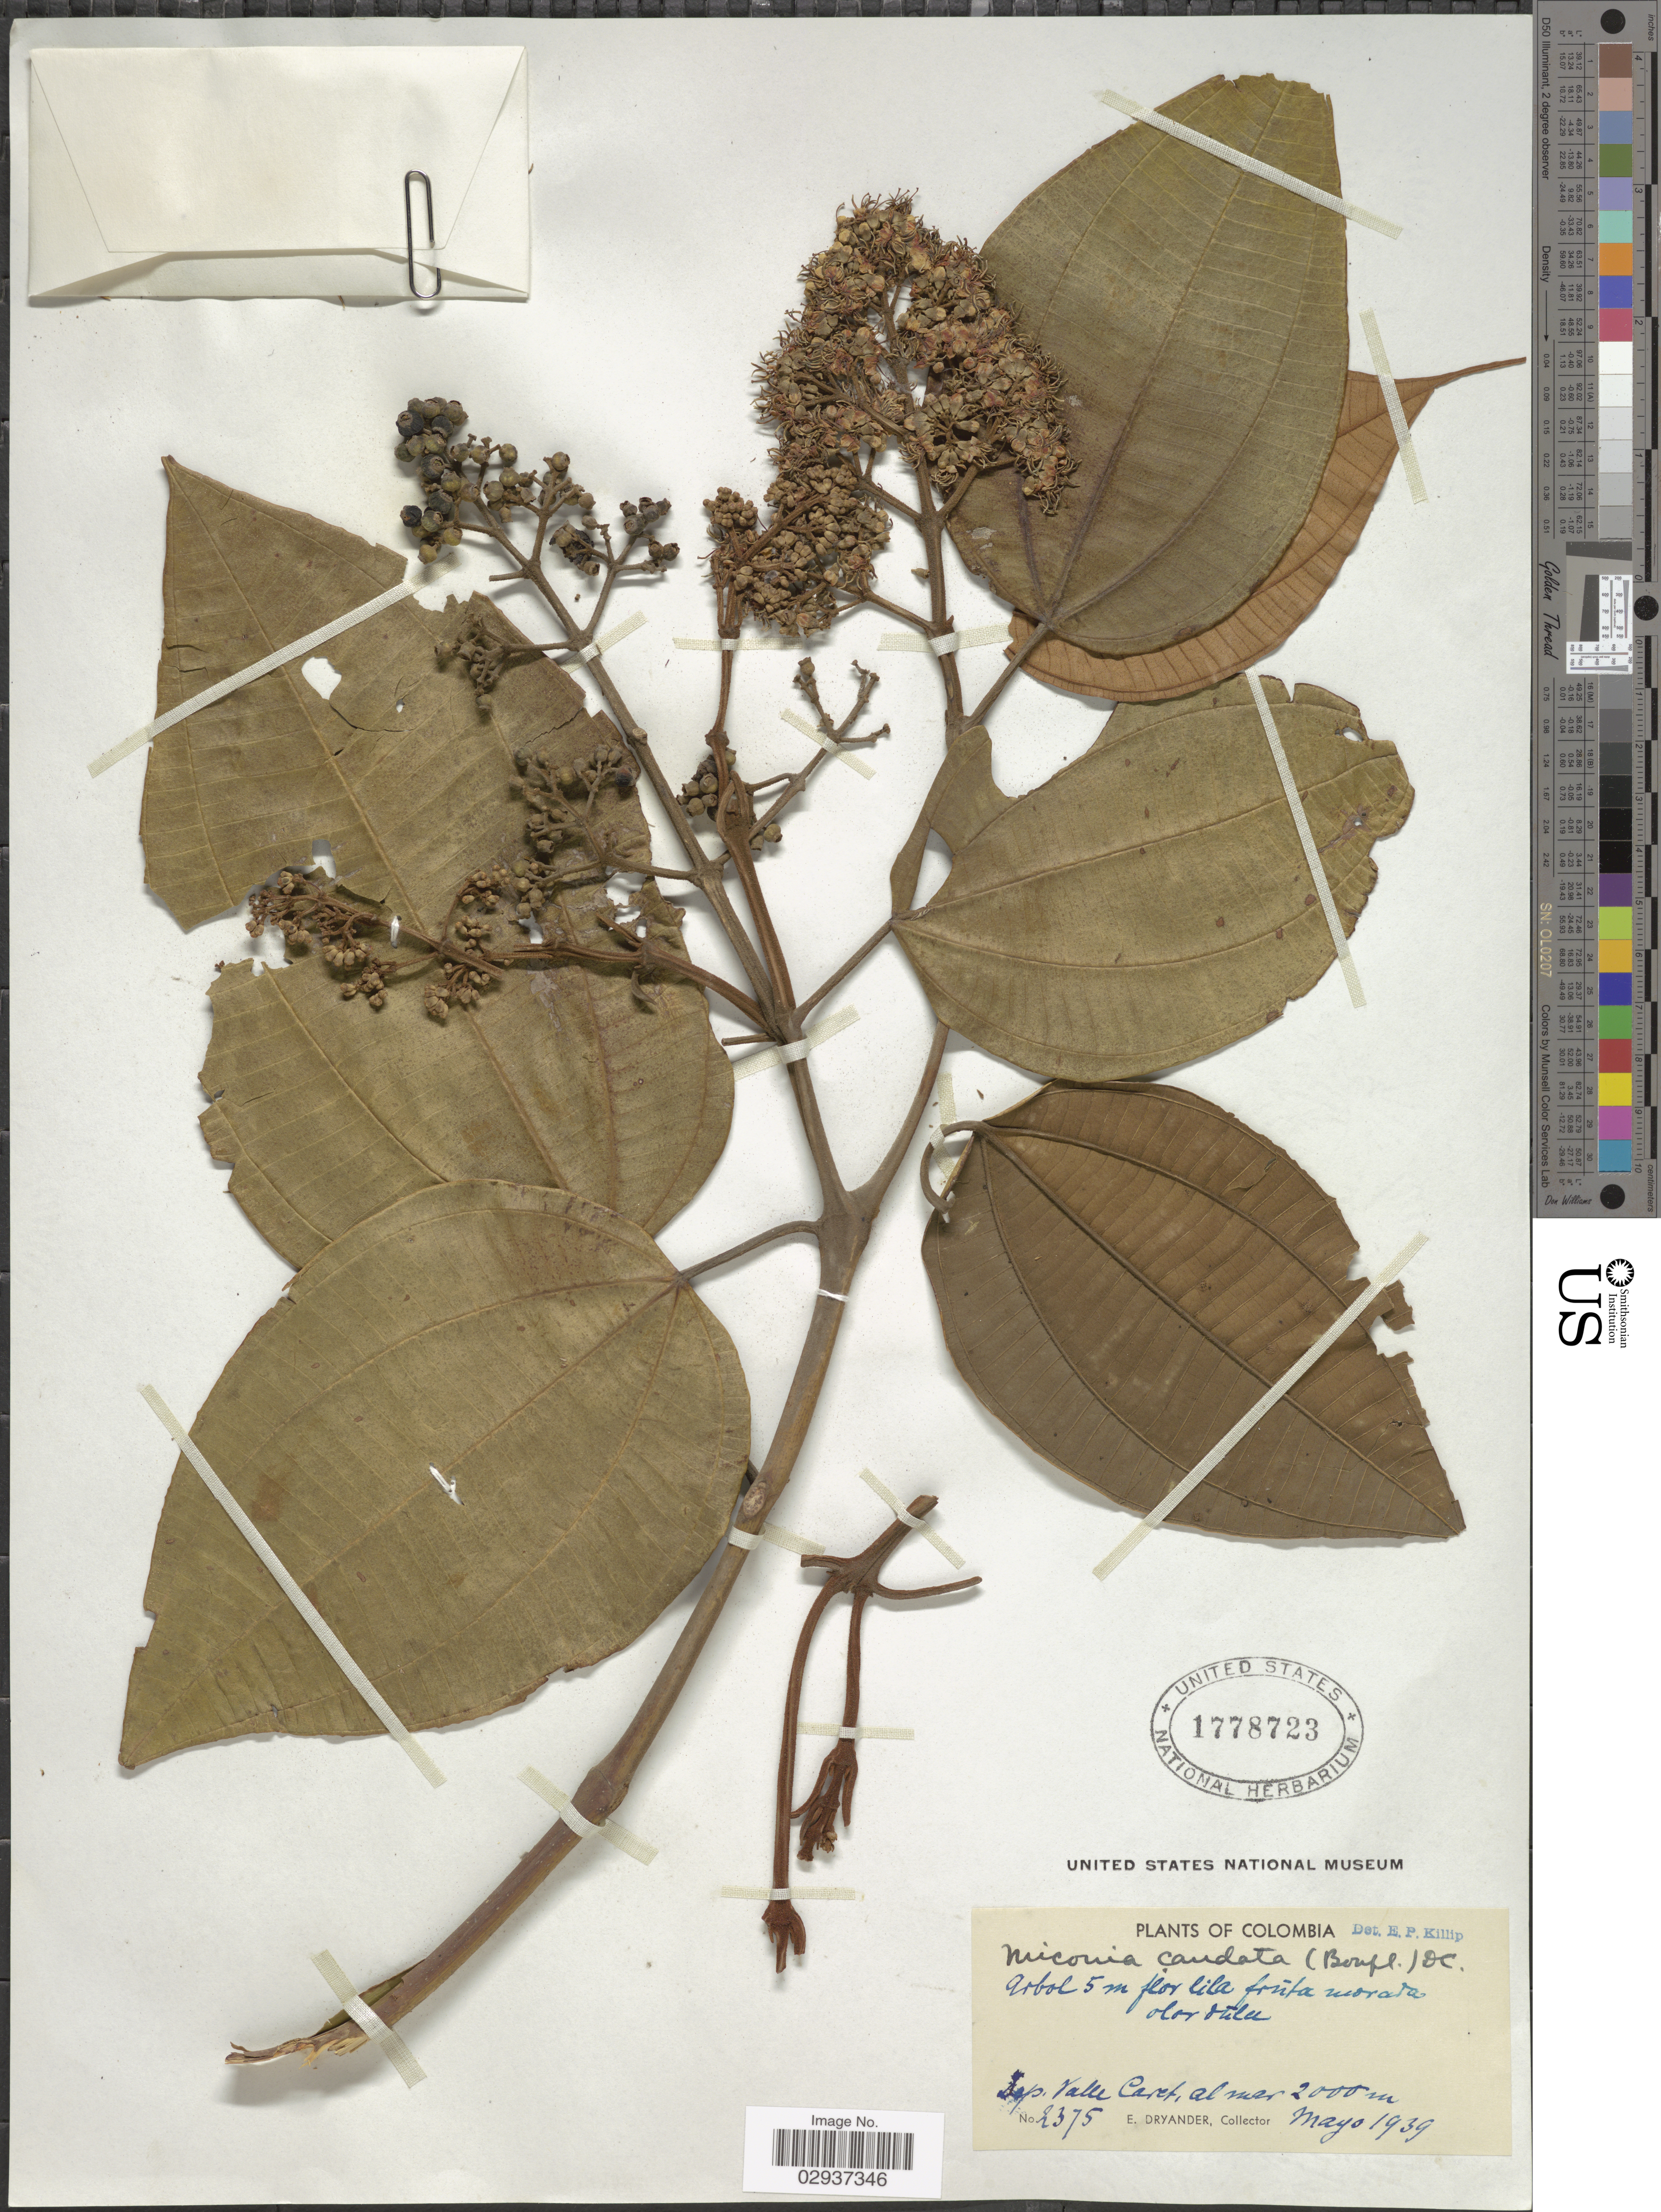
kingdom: Plantae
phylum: Tracheophyta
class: Magnoliopsida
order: Myrtales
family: Melastomataceae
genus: Miconia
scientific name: Miconia caudata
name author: (Bonpl.) DC.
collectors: E. Dryander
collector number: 2375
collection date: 1939-05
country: Colombia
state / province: Valle del Cauca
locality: Dep. Valle Caret.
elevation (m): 2000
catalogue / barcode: US 1778723